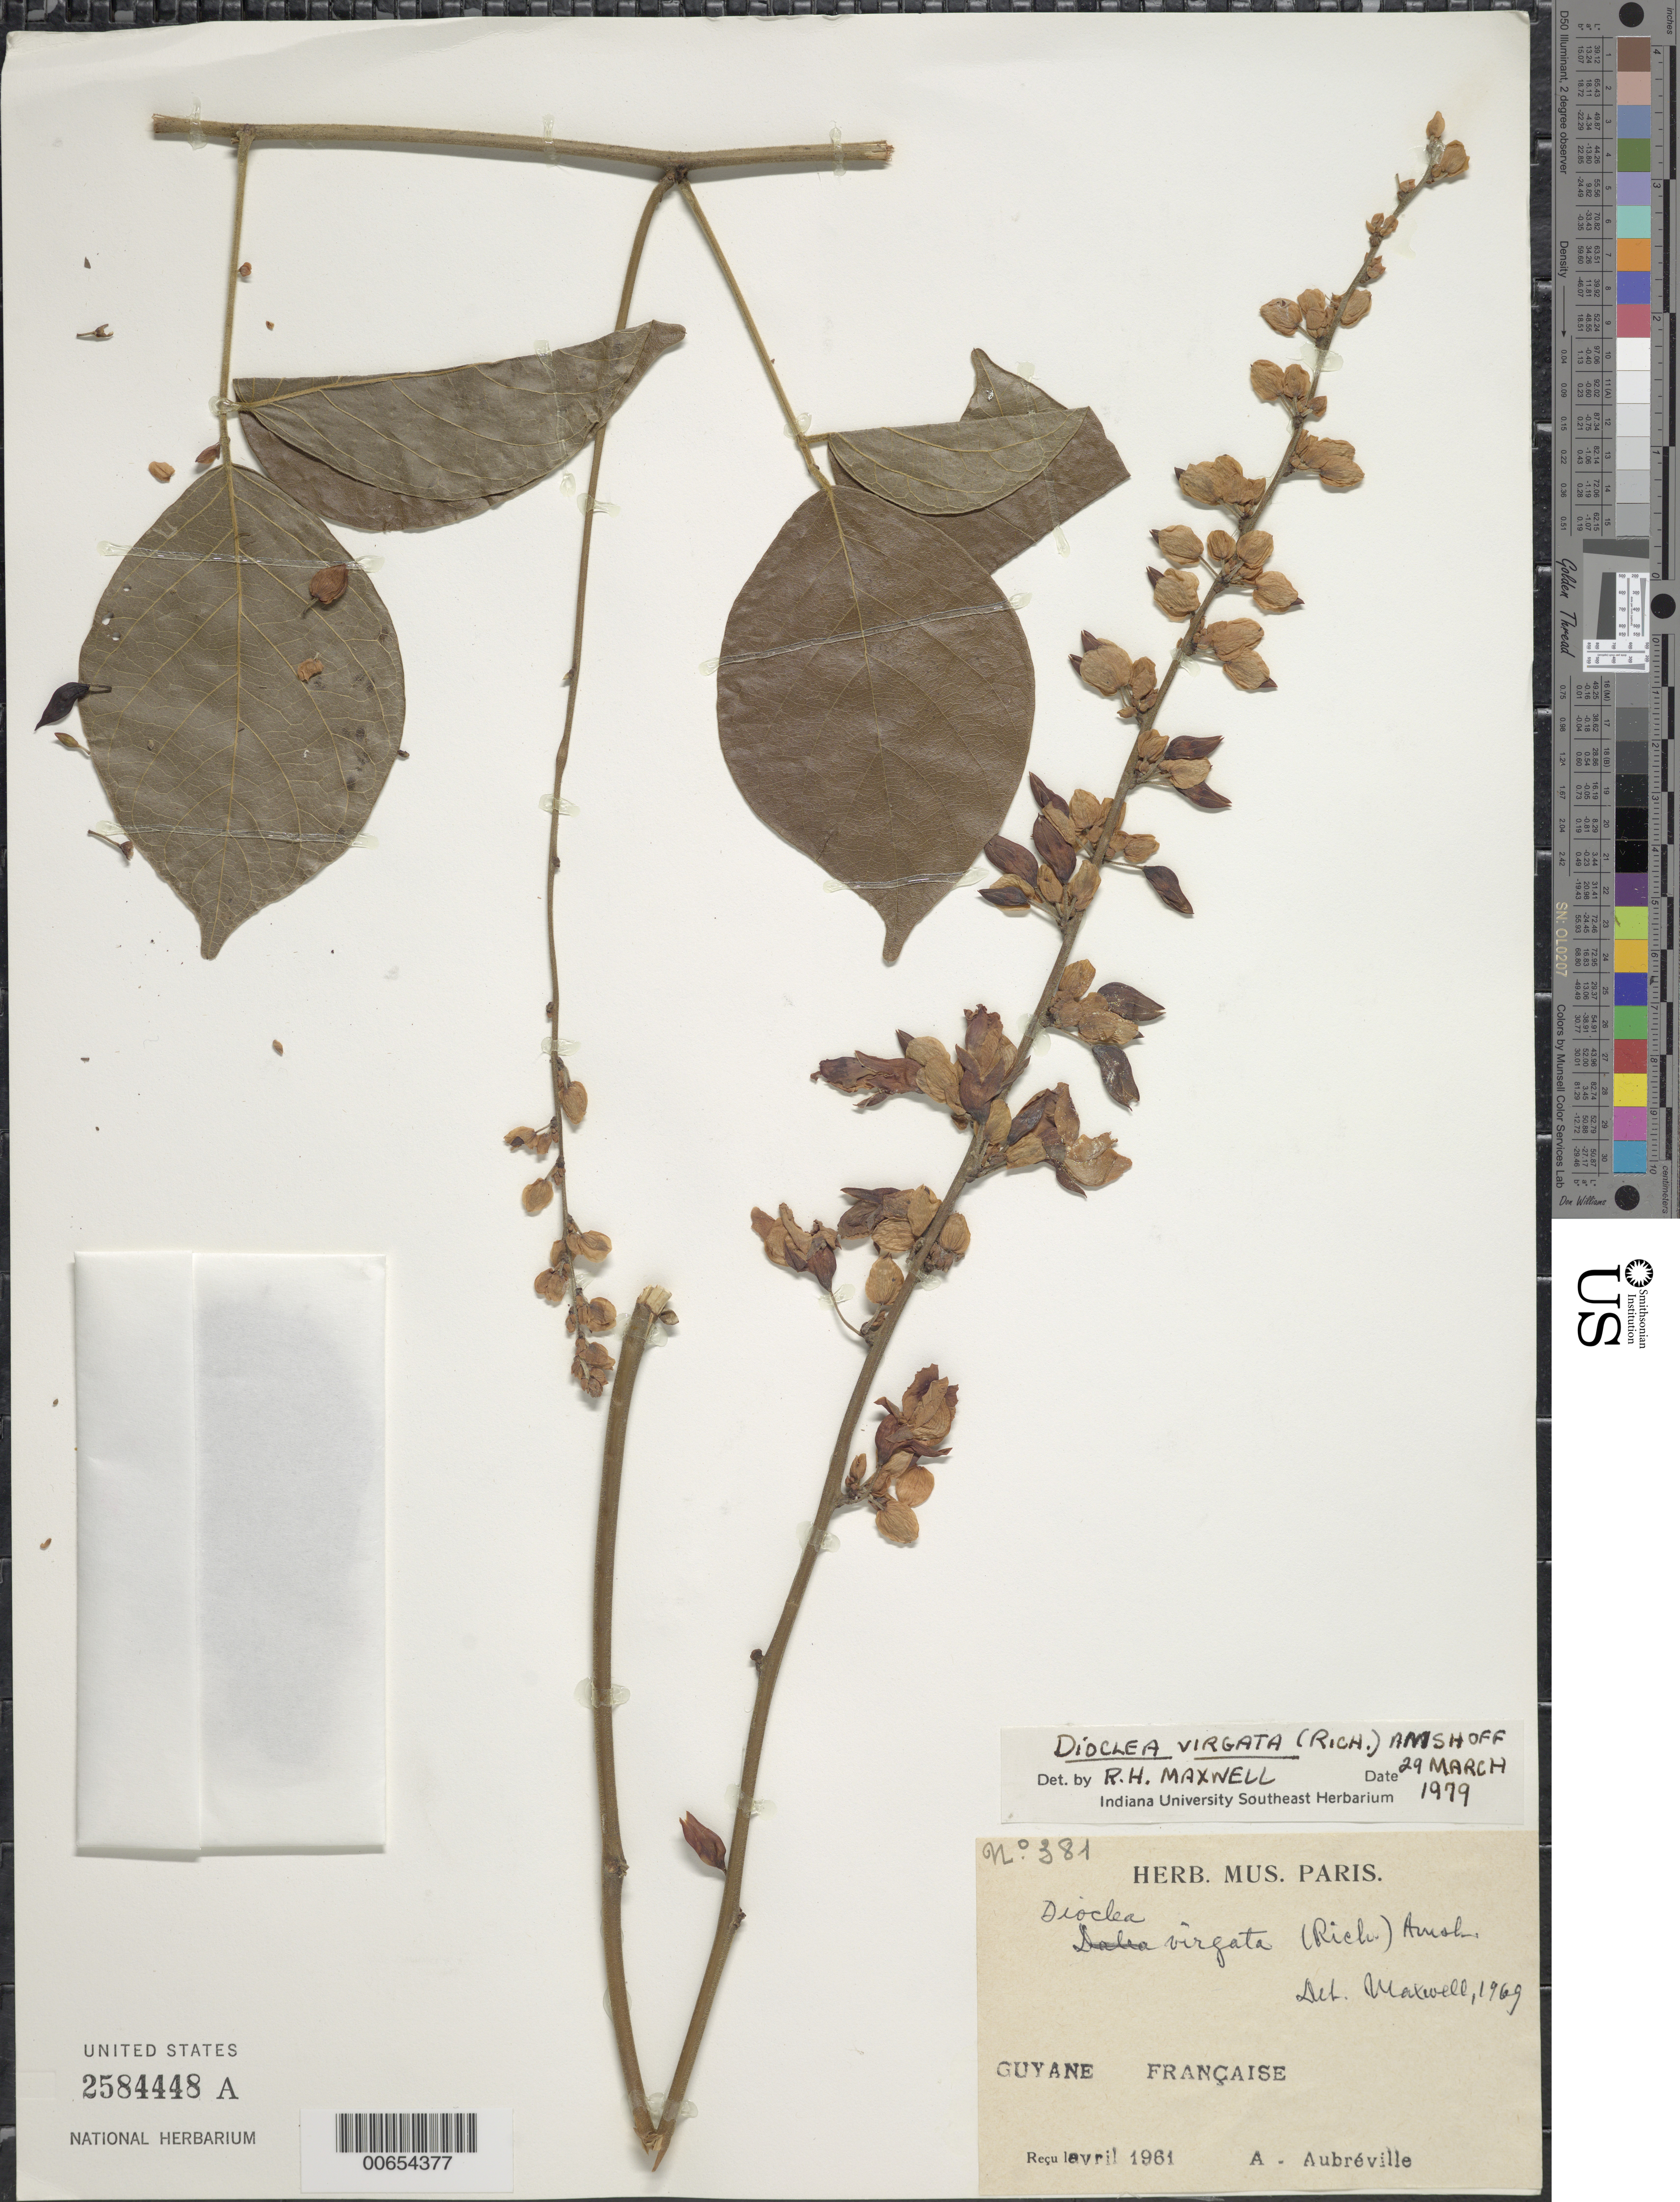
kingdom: Plantae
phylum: Tracheophyta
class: Magnoliopsida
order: Fabales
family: Fabaceae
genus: Dioclea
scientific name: Dioclea virgata var. virgata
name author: (Rich.) Amshoff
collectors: A. Aubréville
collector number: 381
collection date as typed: Apr-61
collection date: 1961-04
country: French Guiana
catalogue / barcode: US 2584448A